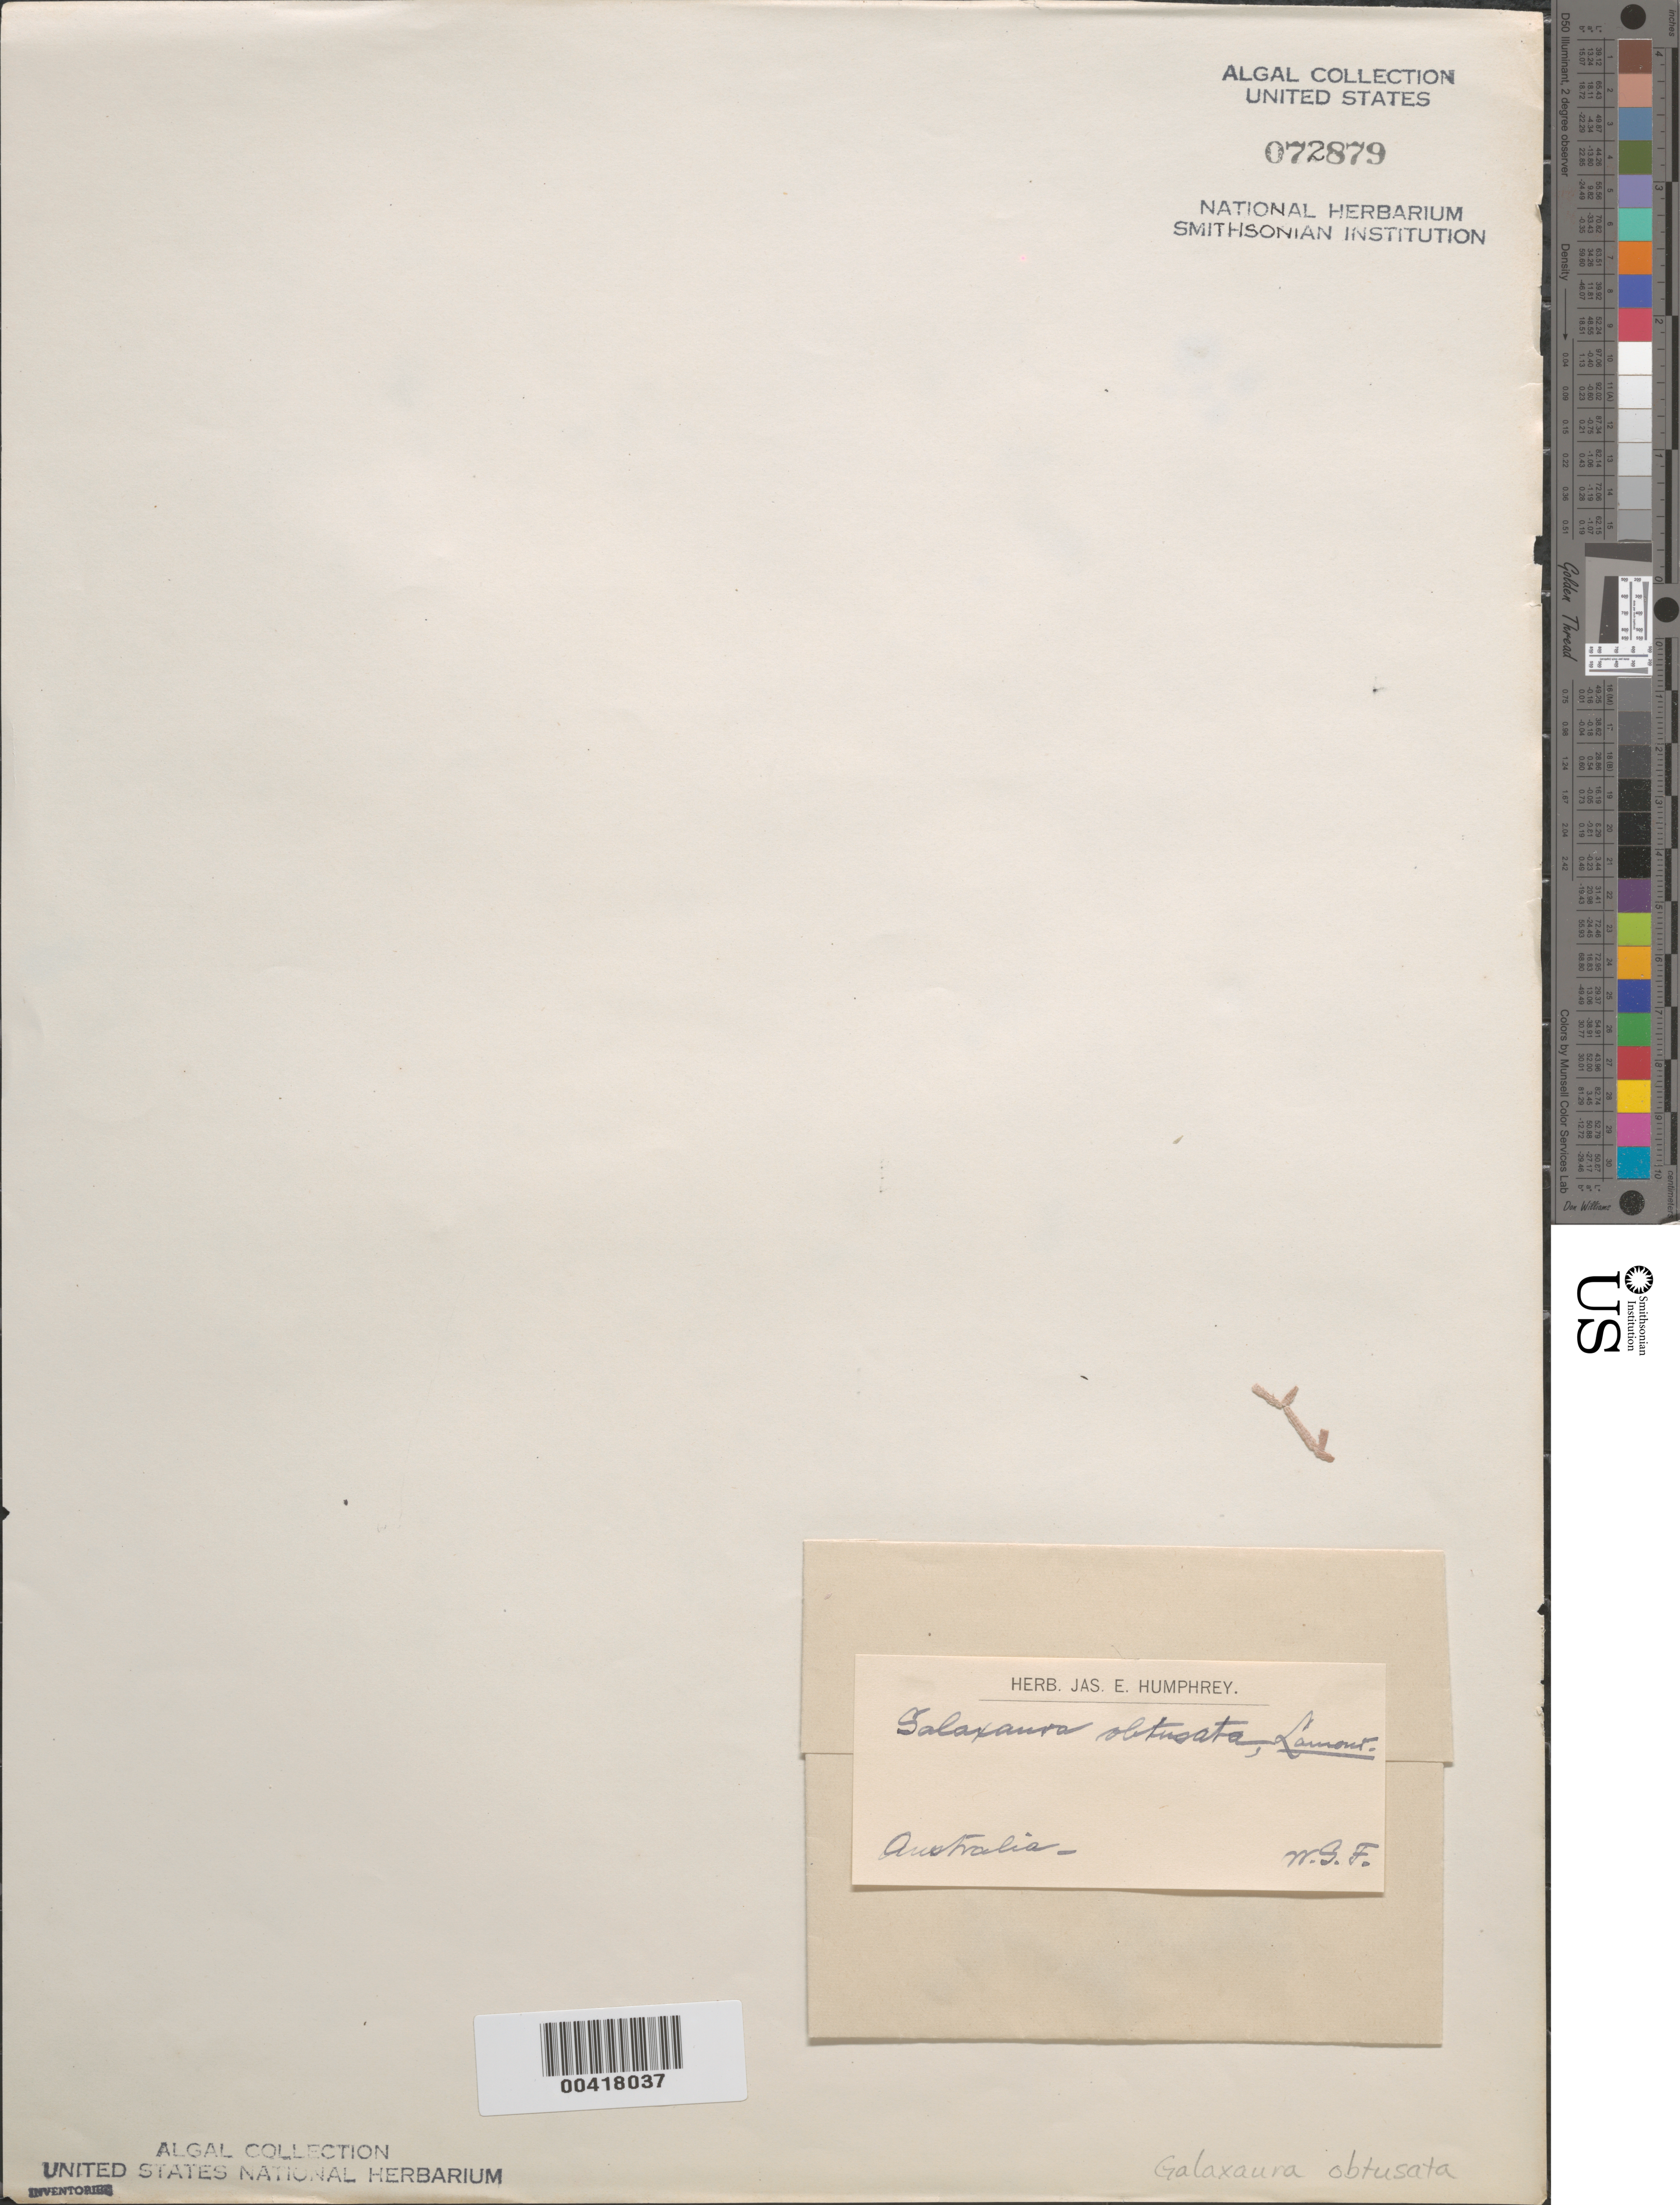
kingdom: Plantae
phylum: Rhodophyta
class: Florideophyceae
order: Nemaliales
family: Galaxauraceae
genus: Dichotomaria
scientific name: Dichotomaria obtusata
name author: (Ellis & Sol.) Lam.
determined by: Algae name updating Project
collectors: W. G. Farlow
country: Australia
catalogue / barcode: US 72879